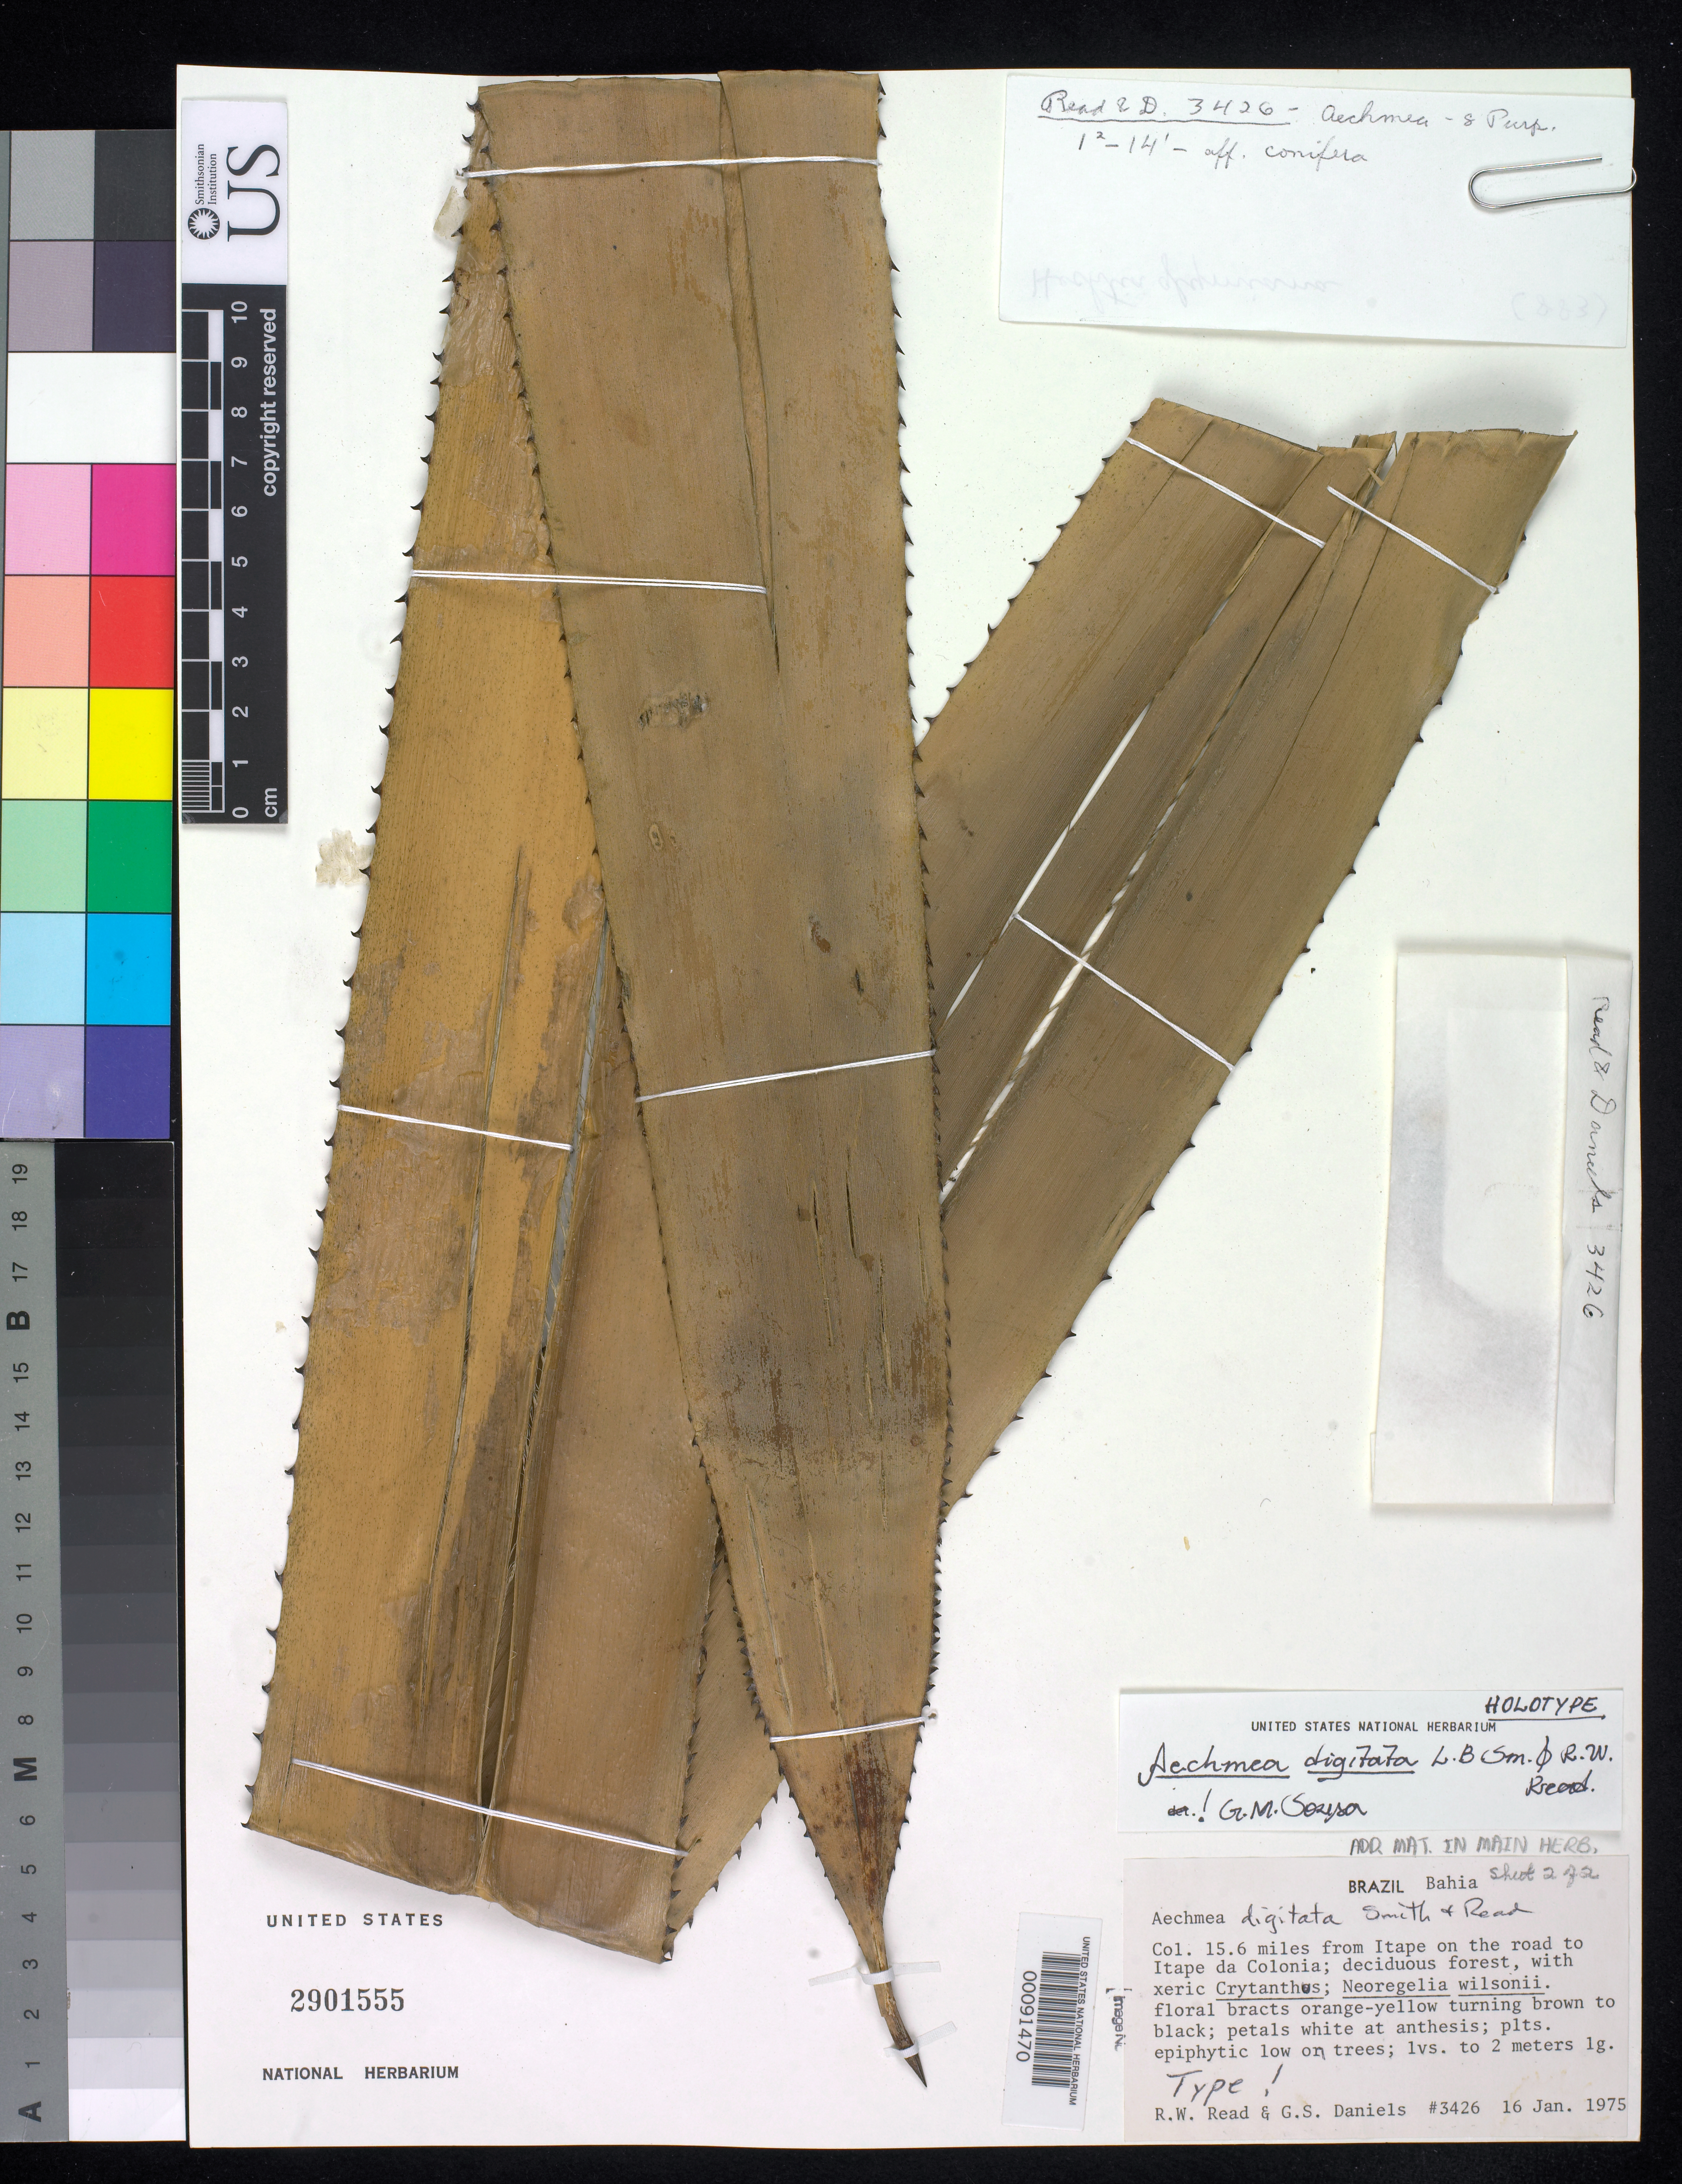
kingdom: Plantae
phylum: Tracheophyta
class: Liliopsida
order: Poales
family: Bromeliaceae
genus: Aechmea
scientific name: Aechmea digitata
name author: L.B. Sm. & Read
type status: Holotype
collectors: R. W. Read & G. S. Daniels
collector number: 3426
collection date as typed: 16 Jan 1975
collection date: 1975-01-16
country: Brazil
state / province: Bahia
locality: Itape on road to Itaju Dacolonia.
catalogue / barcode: US 2901555